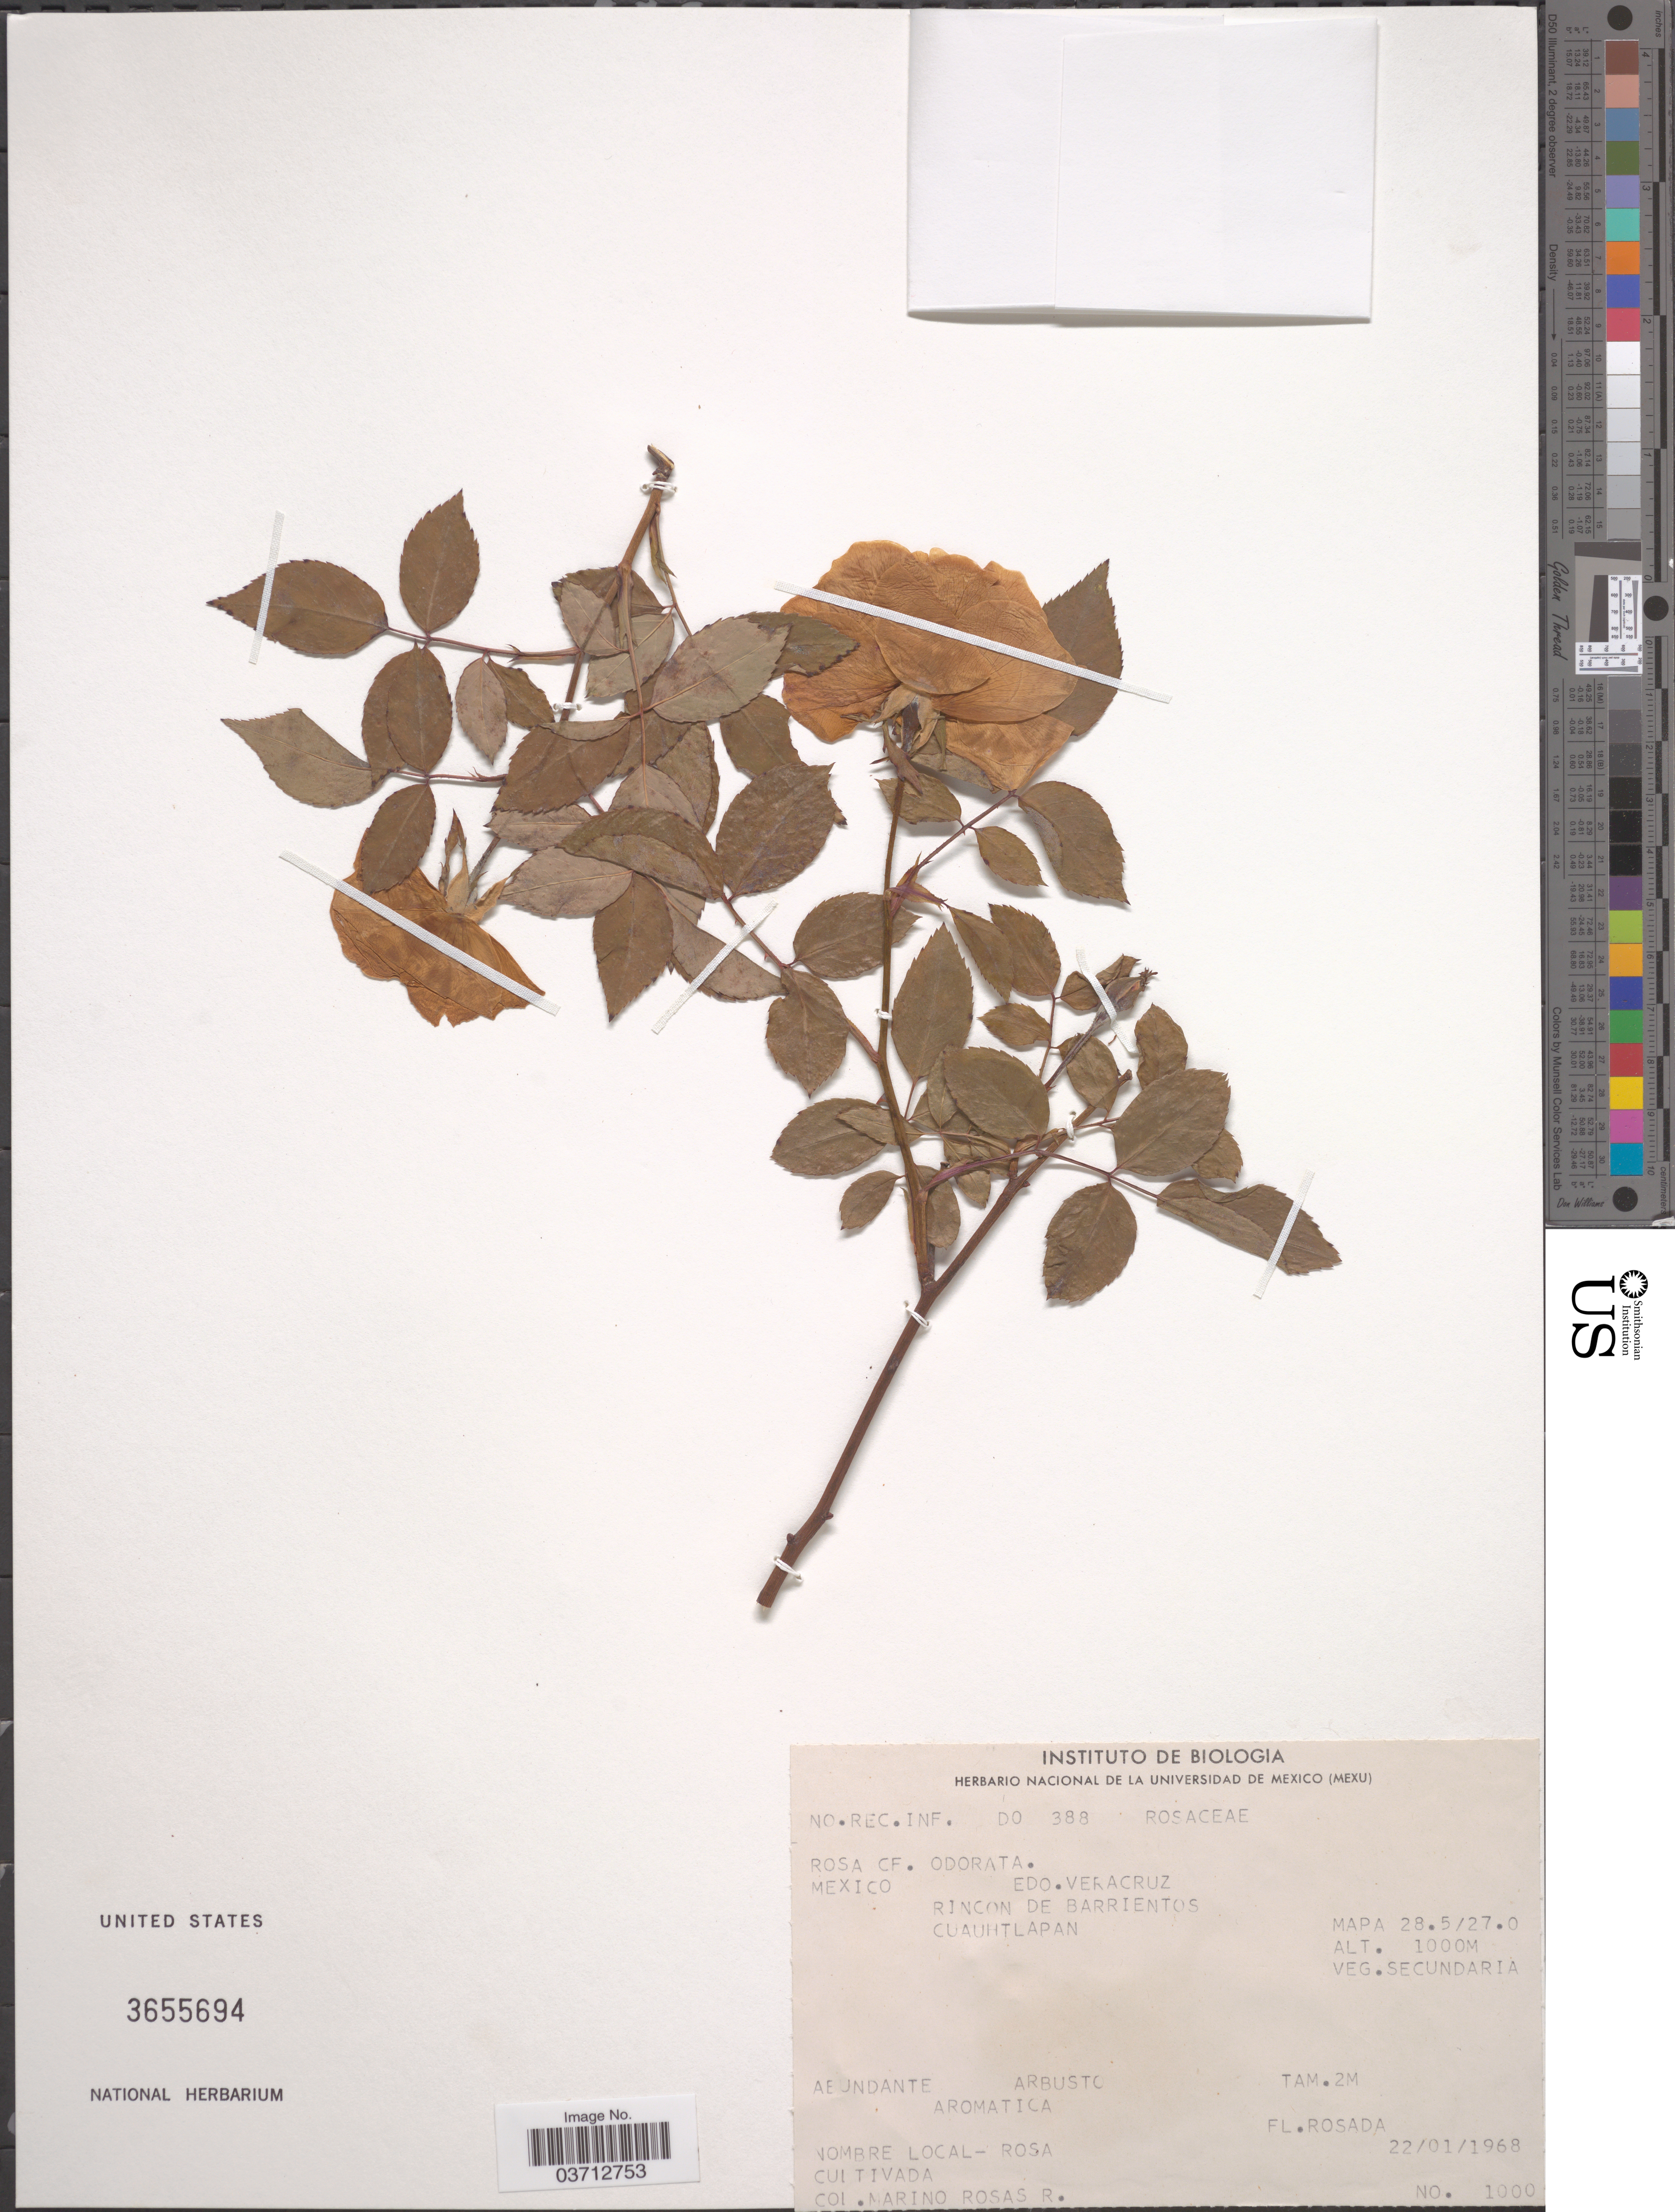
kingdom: Plantae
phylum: Tracheophyta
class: Magnoliopsida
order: Rosales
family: Rosaceae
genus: Rosa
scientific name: Rosa x odorata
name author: (Andrews) Sweet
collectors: M. Rosas R.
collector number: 1000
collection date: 1968-01-22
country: Mexico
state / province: Veracruz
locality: Edo. Veracruz. Rincon de Barrientos Cuauhtlapan Mapa 28.5/27.0.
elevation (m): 1000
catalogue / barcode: US 3655694